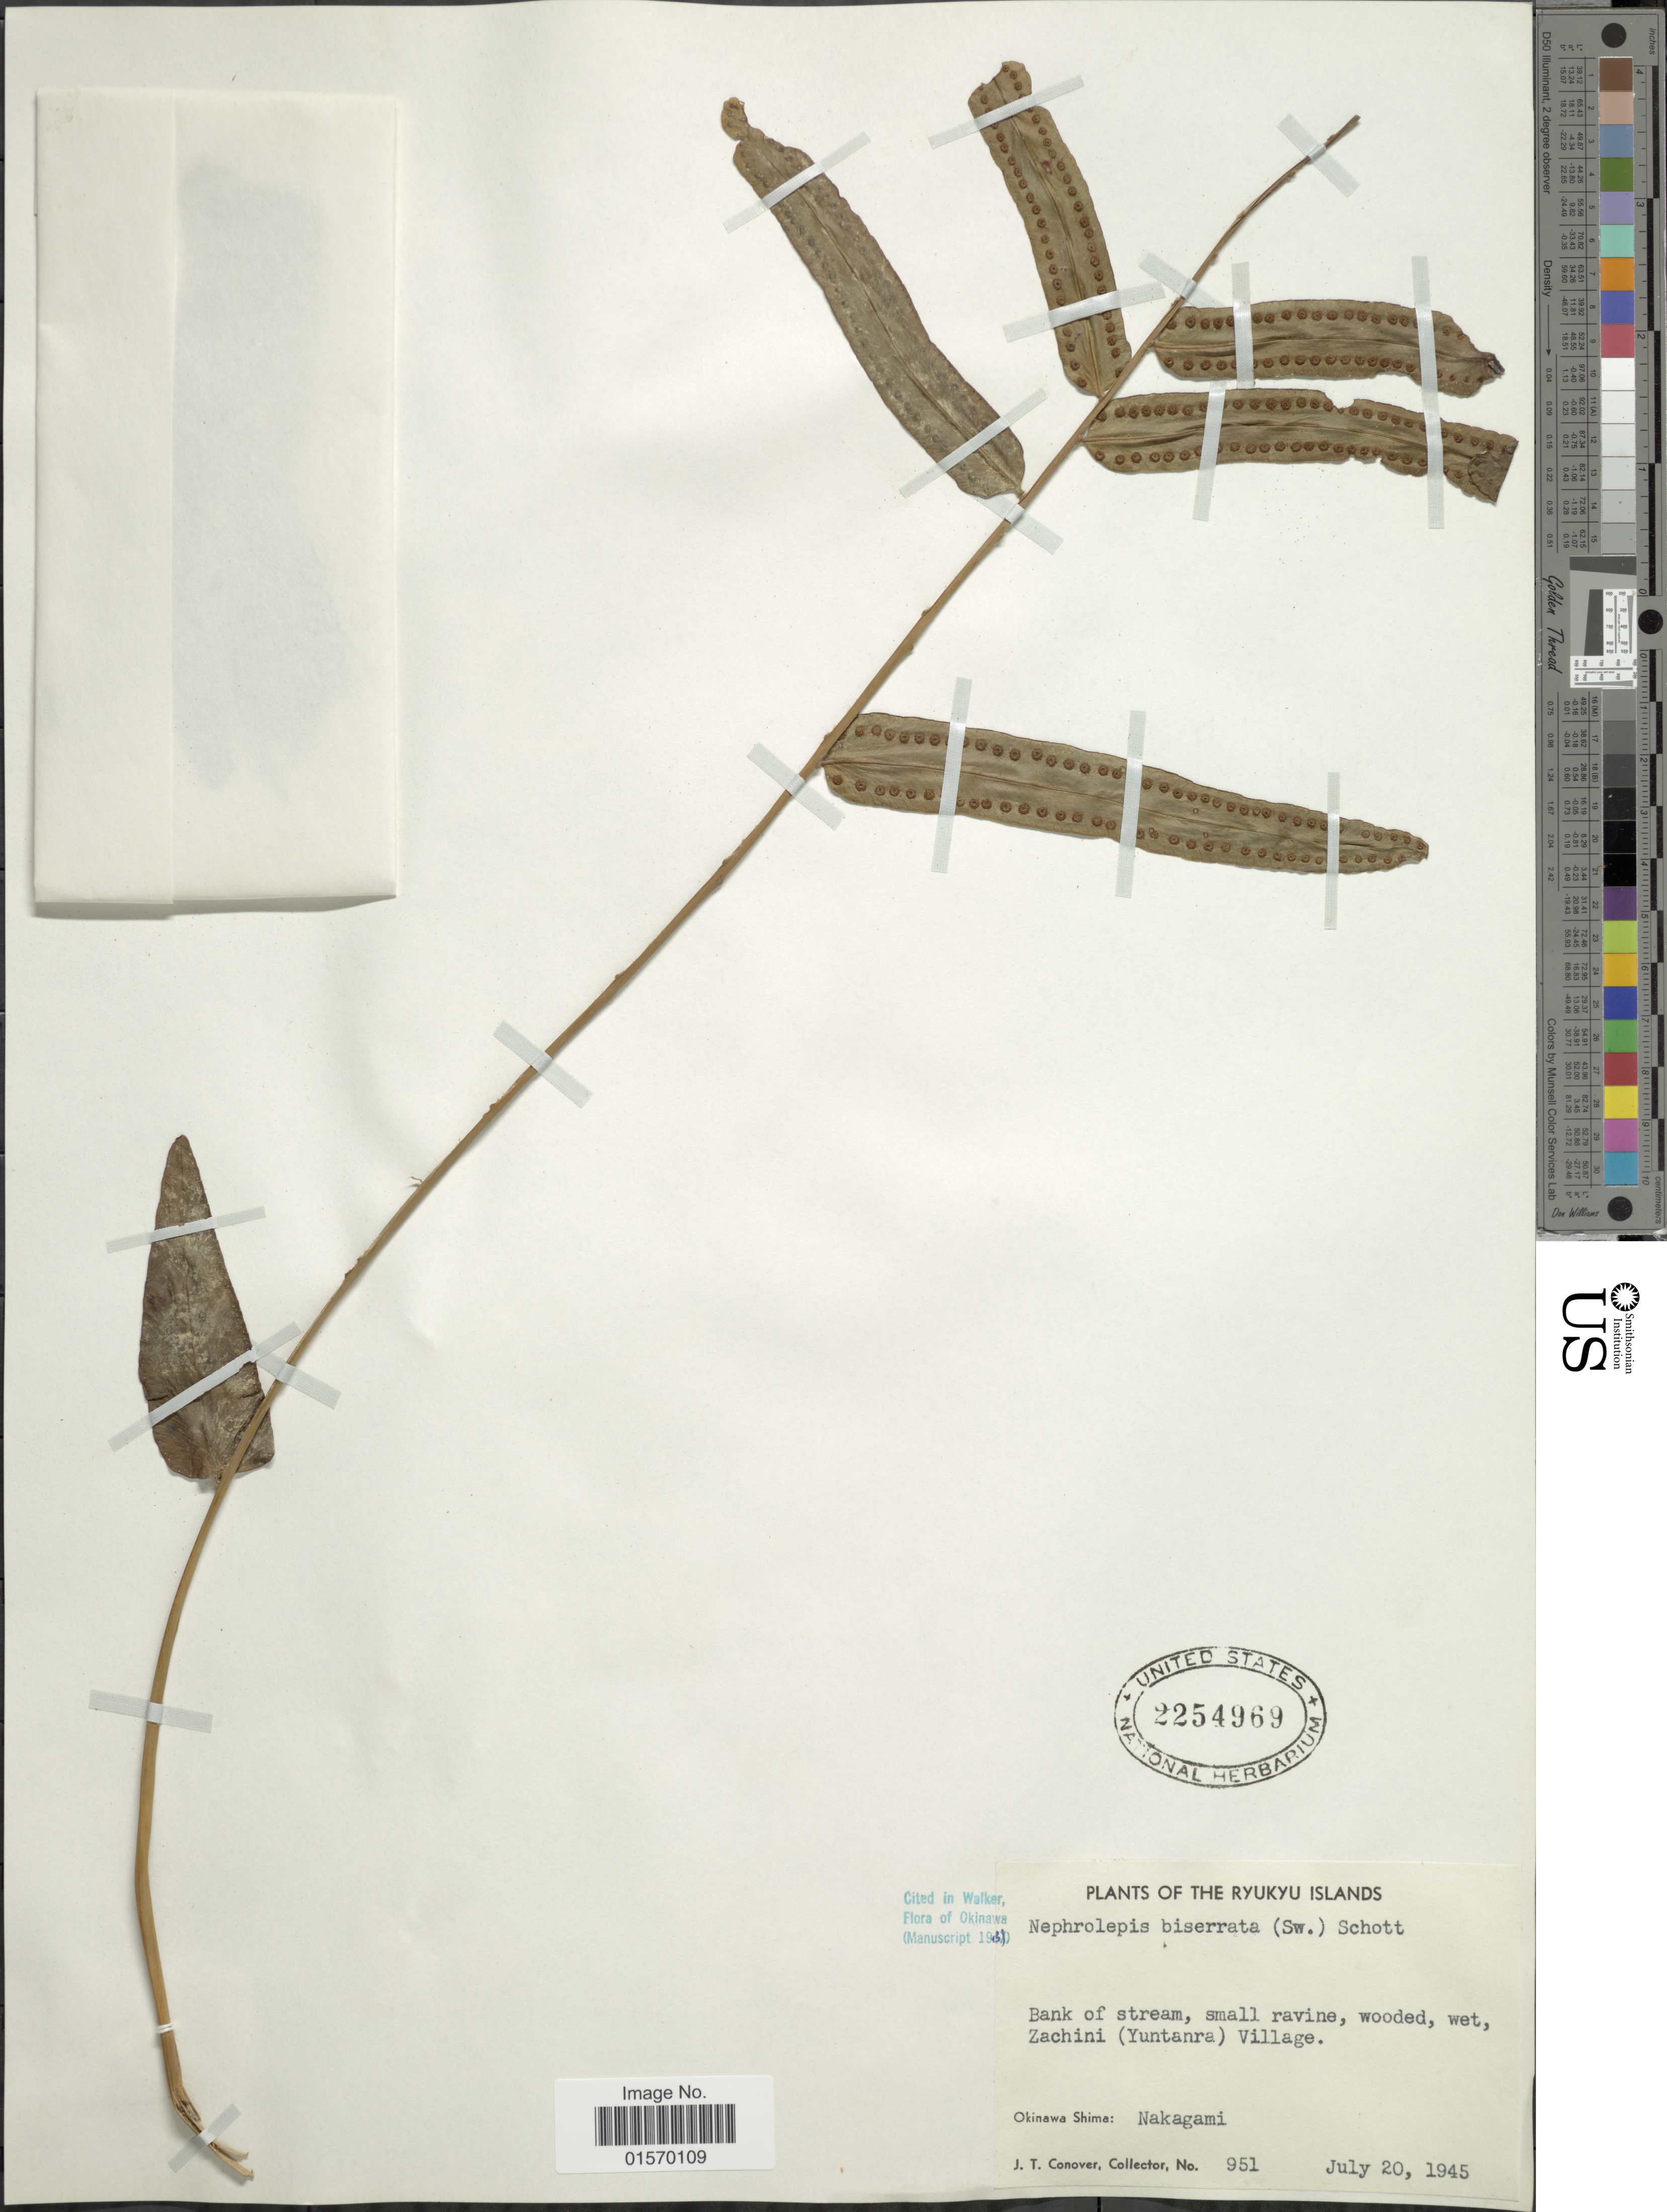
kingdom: Plantae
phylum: Tracheophyta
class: Polypodiopsida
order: Polypodiales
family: Nephrolepidaceae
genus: Nephrolepis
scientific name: Nephrolepis biserrata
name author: (Sw.) Schott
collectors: J. T. Conover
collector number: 951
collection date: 1945-07-20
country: Japan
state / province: Okinawa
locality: Ryukyu Island. Bank of stream, small ravine, wooded, wet, Zachini (Yuntanra) Village. Okinawa Shima: Nakagami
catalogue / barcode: US 2254969